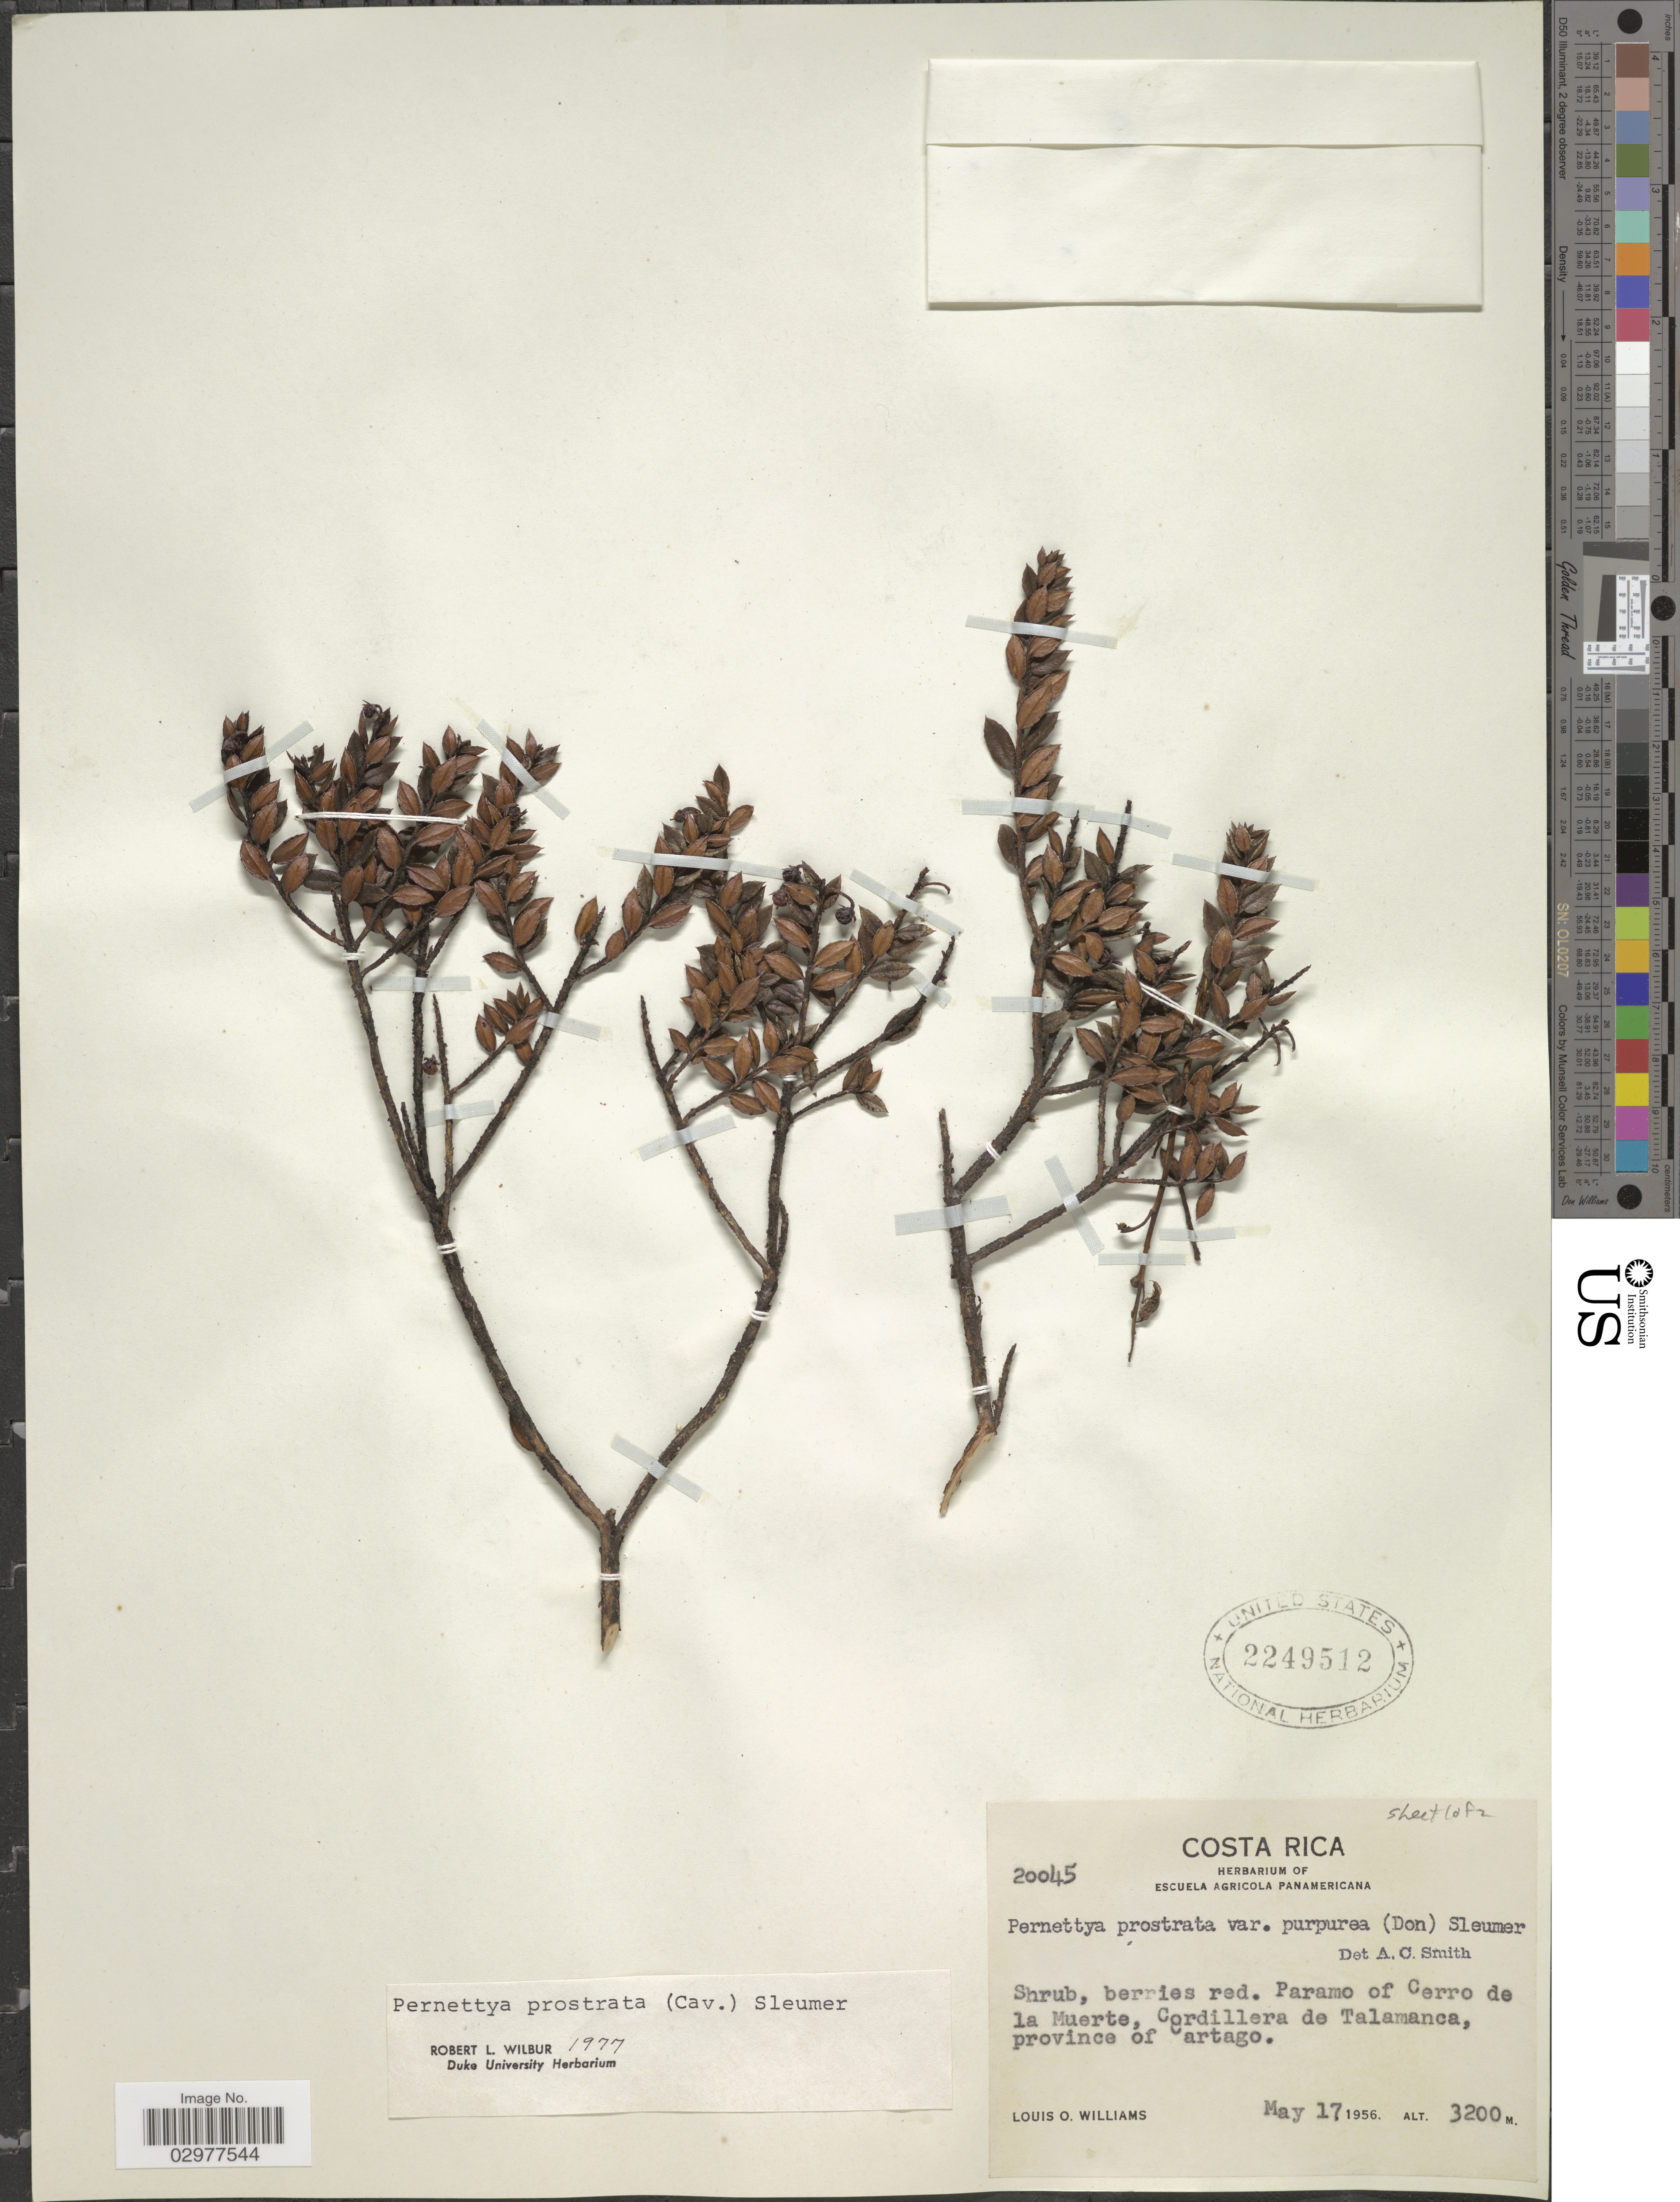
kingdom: Plantae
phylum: Tracheophyta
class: Magnoliopsida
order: Ericales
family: Ericaceae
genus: Pernettya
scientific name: Pernettya prostrata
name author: (Cav.) DC.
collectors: L. O. Williams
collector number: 20045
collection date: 1956-05-17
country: Costa Rica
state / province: Cartago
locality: Paramo of Cerro de la Muerte, Cordillera de Talamanca.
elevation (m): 3200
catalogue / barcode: US 2249512